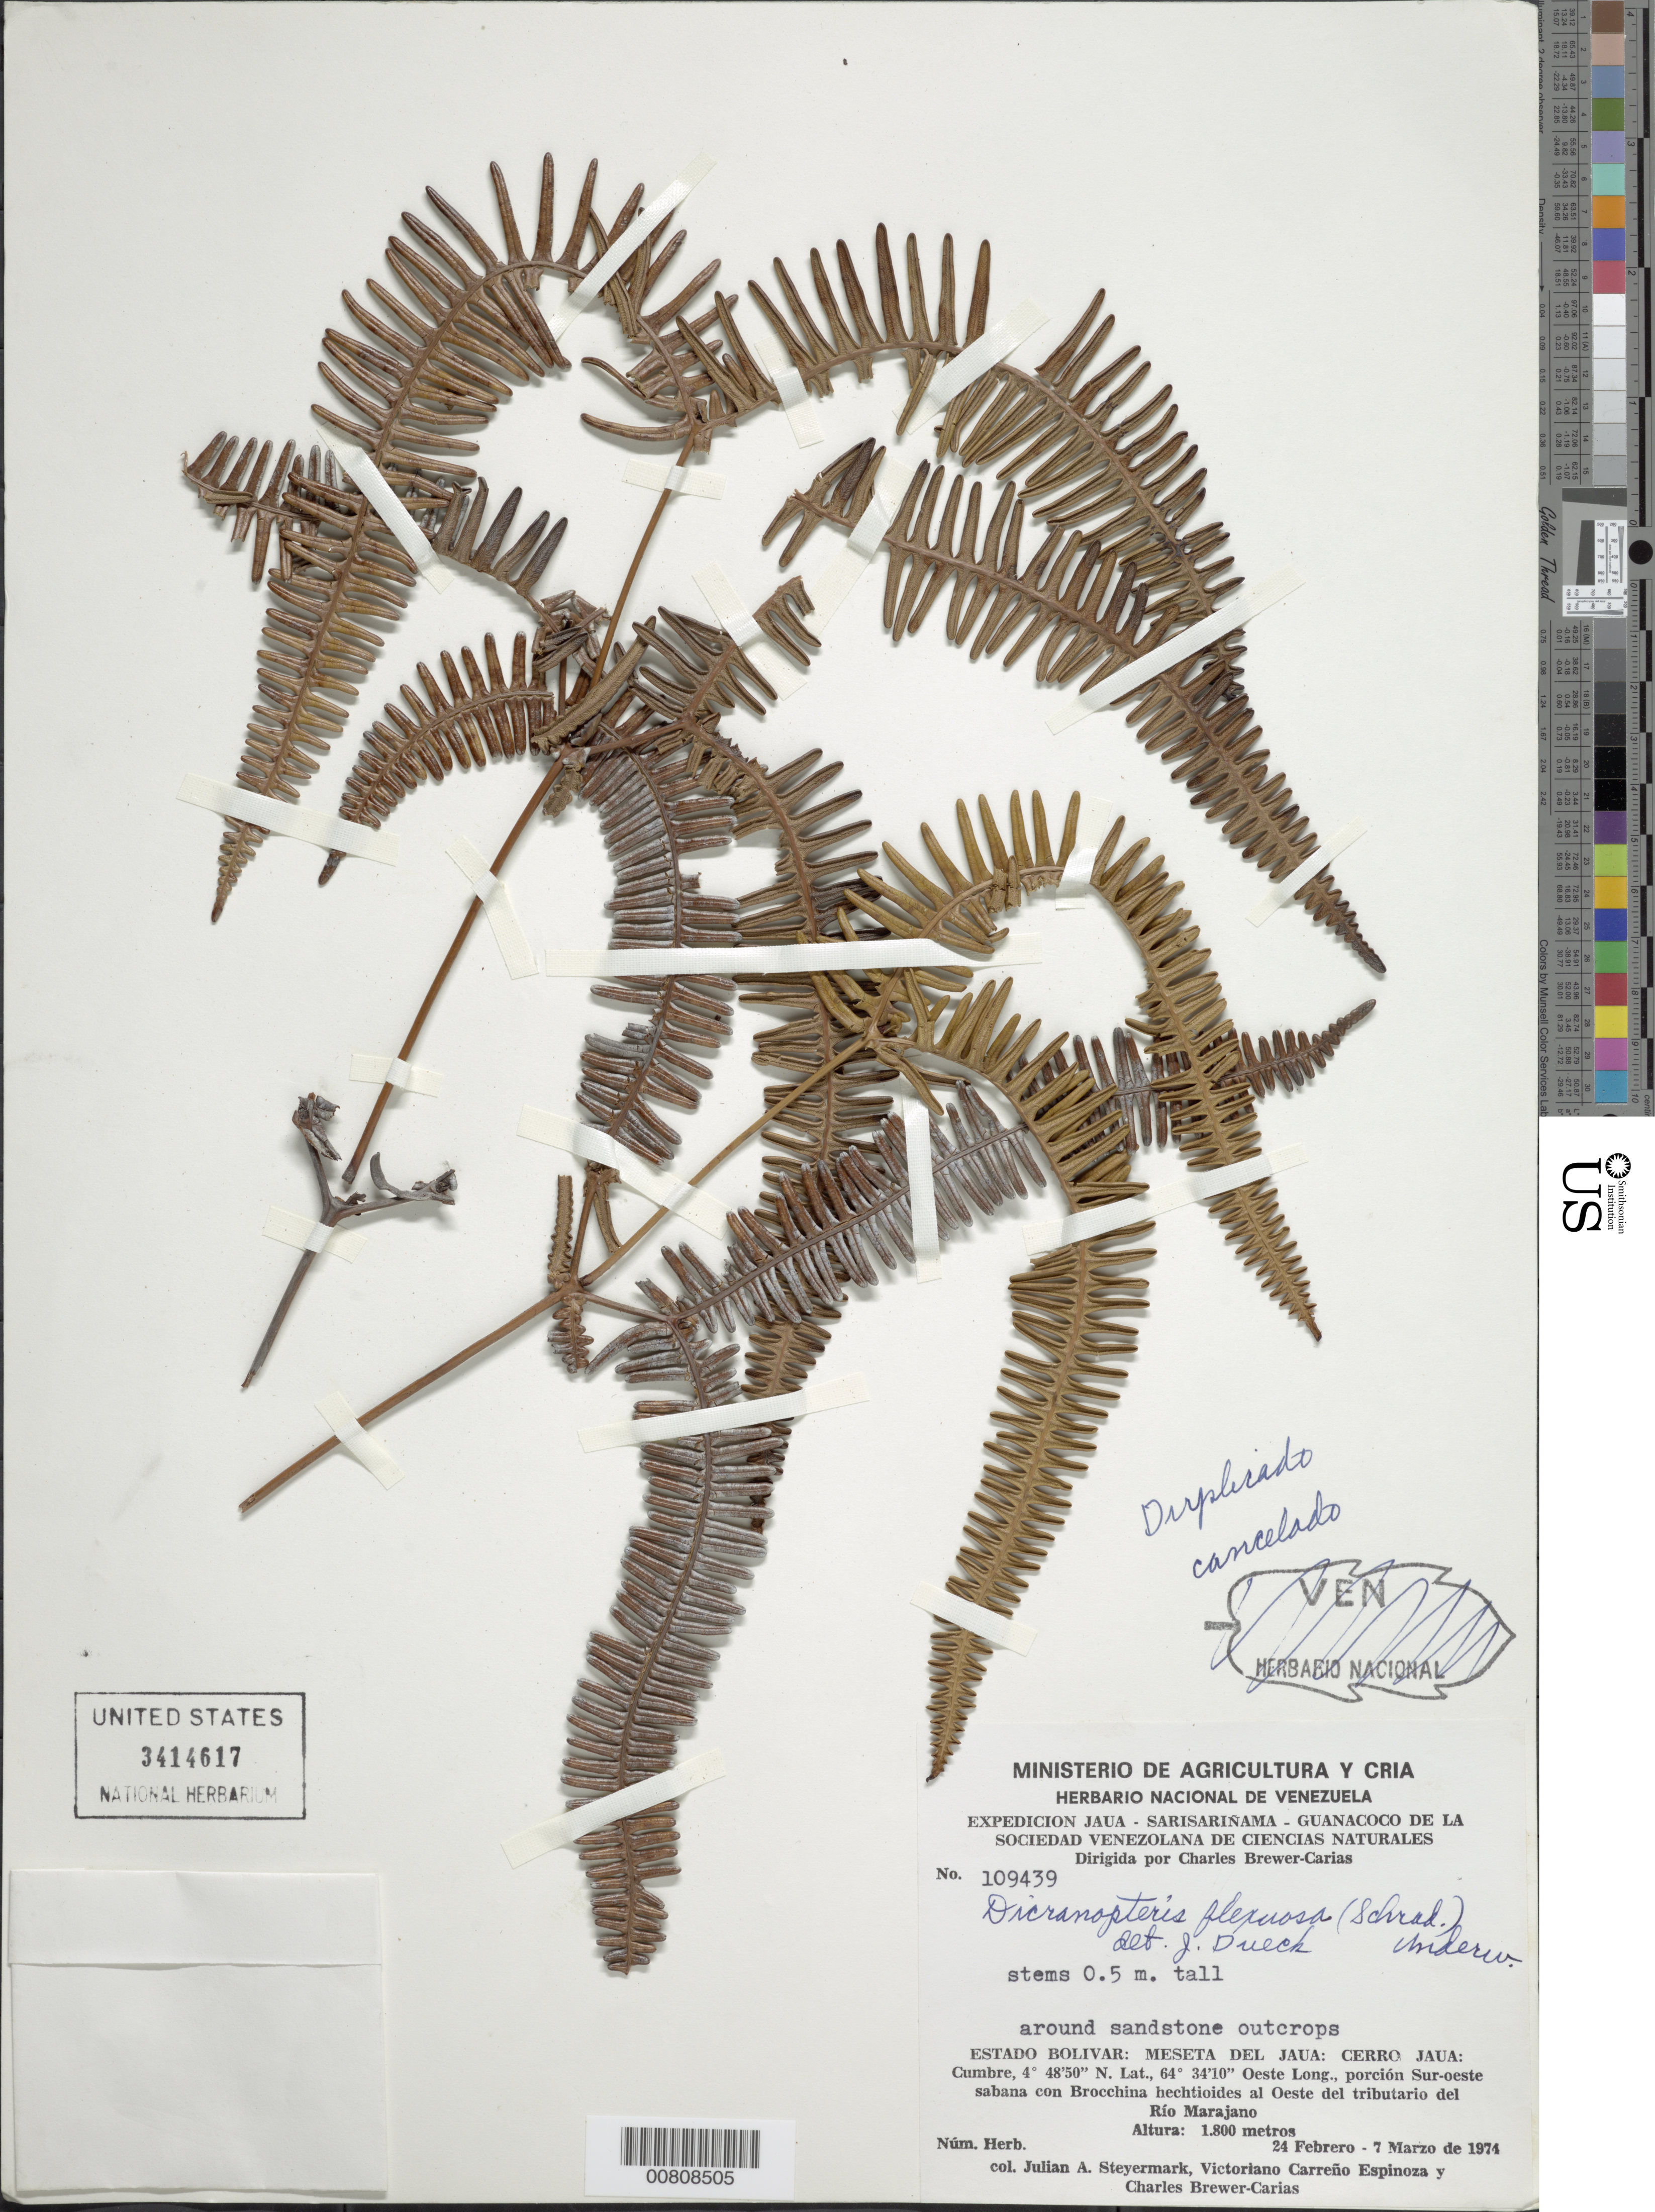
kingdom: Plantae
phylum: Tracheophyta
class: Polypodiopsida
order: Gleicheniales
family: Gleicheniaceae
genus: Dicranopteris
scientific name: Dicranopteris flexuosa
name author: (Schrad.) Underw.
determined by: Dueck, J.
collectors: J. Steyermark, V. Carreño E. & C. Brewer-Carias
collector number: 109439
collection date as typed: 24-Feb-74 to 7-Mar-74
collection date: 1974-02-24/1974-03-07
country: Venezuela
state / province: Bolívar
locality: Meseta del Jaua: Cerro Jaua, Río Marajano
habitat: Around sandstone outcrops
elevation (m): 1800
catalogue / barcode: US 3414617